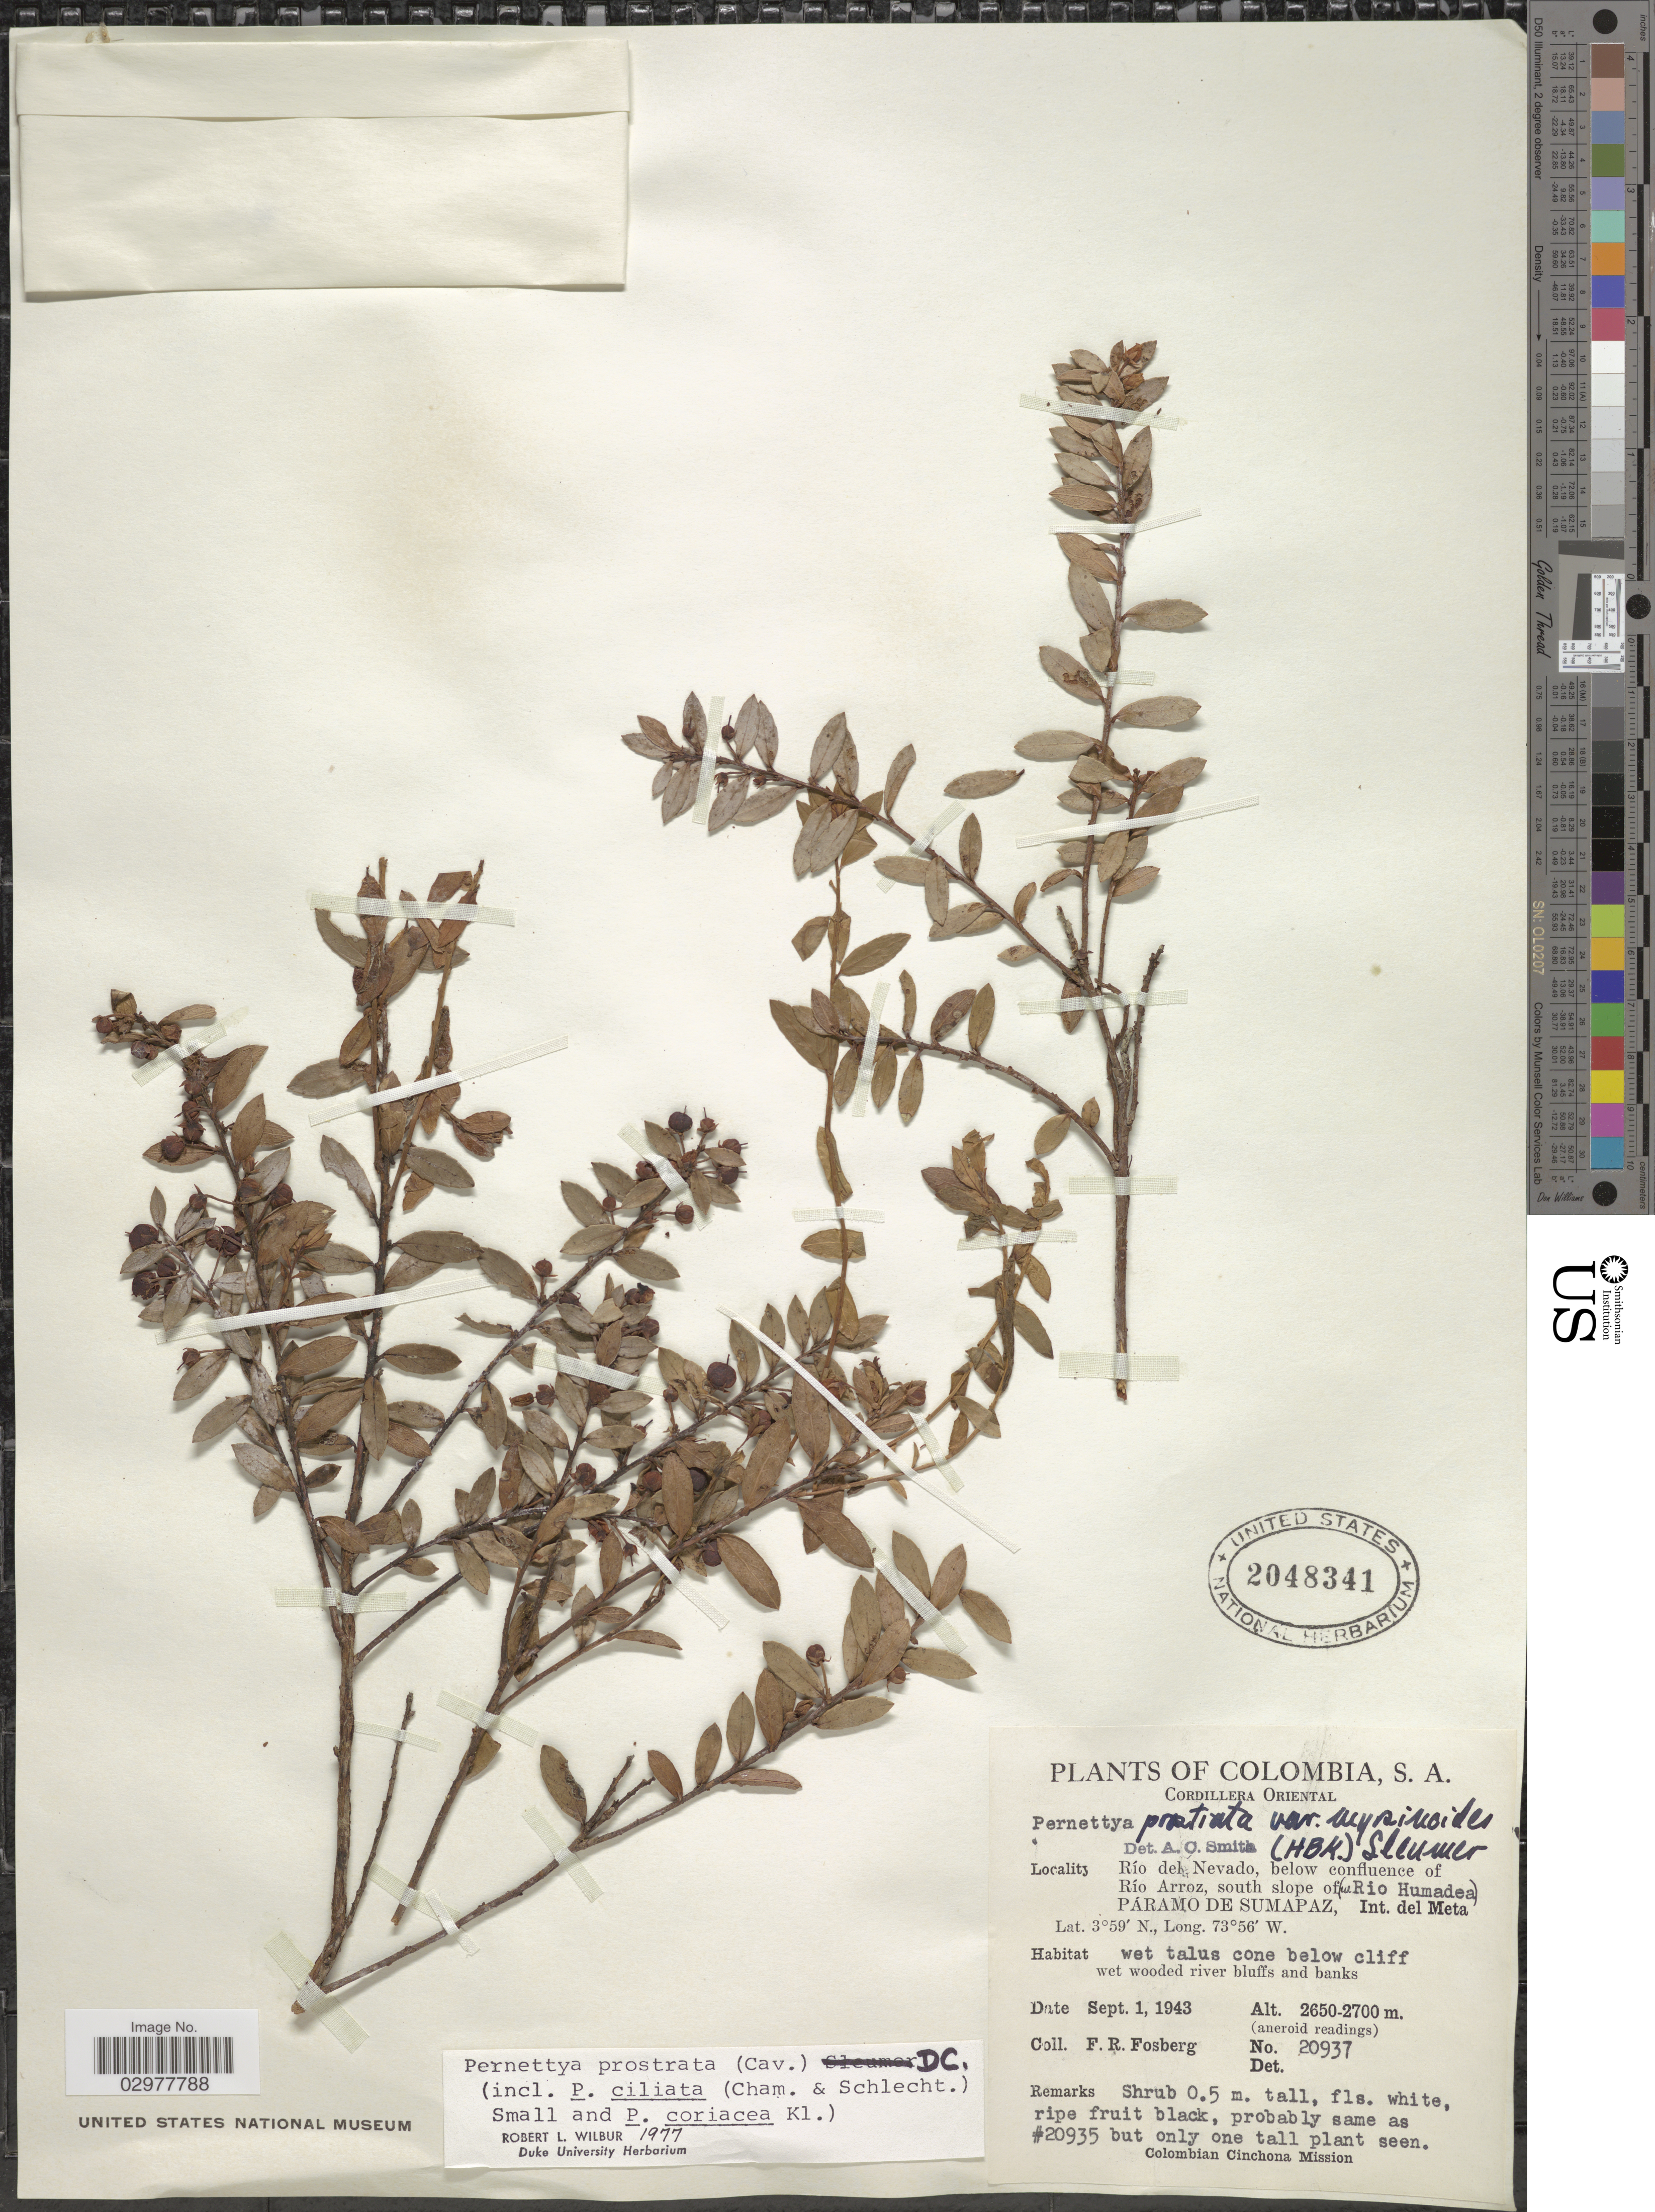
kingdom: Plantae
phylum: Tracheophyta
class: Magnoliopsida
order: Ericales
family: Ericaceae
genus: Pernettya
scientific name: Pernettya prostrata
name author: (Cav.) DC.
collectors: F. R. Fosberg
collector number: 20937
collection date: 1943-09-01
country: Colombia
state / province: Meta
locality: Cordillera Oriental, Río del Nevado, below confluence of Río Arroz, south slope of (w. Rio Humadea), Páramo de Sumapaz. Int. del Meta.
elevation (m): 2650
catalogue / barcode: US 2048341